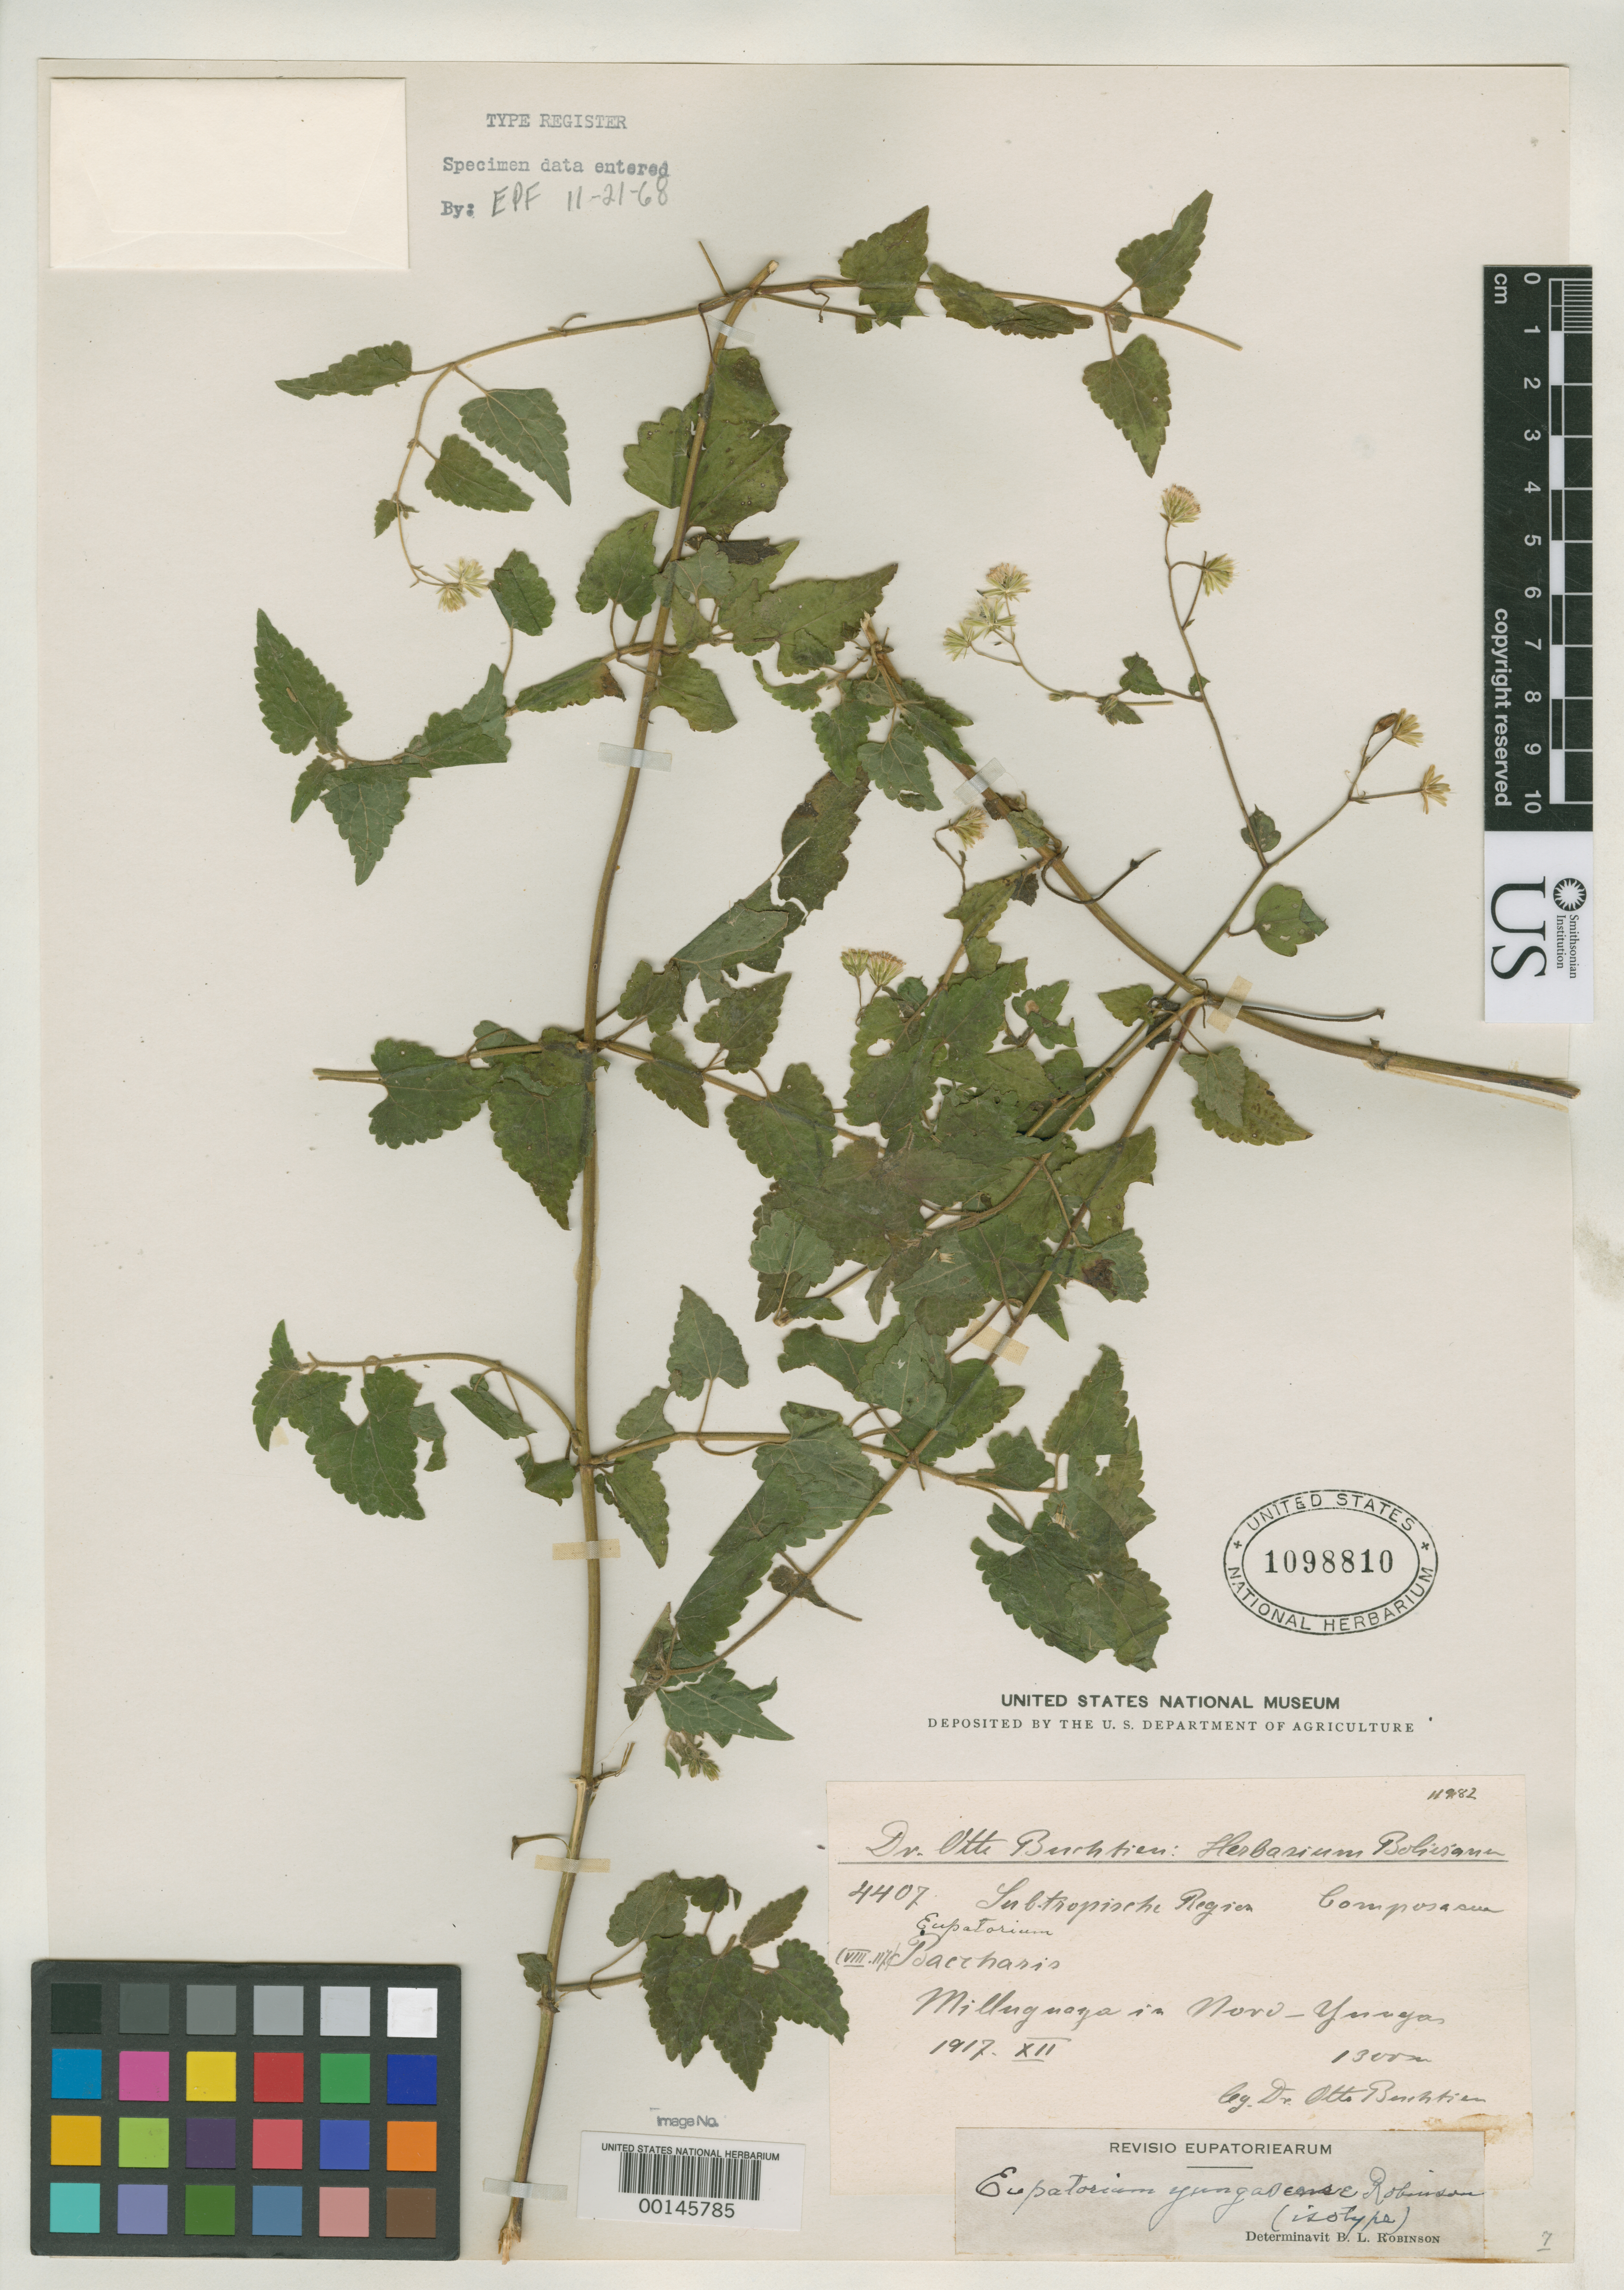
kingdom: Plantae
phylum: Tracheophyta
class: Magnoliopsida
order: Asterales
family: Asteraceae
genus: Eupatorium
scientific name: Eupatorium yungasense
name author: B.L. Rob.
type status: Isotype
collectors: O. Buchtien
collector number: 4407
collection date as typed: Dec 1917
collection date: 1917-12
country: Bolivia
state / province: La Paz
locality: Yungas.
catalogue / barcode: US 1098810